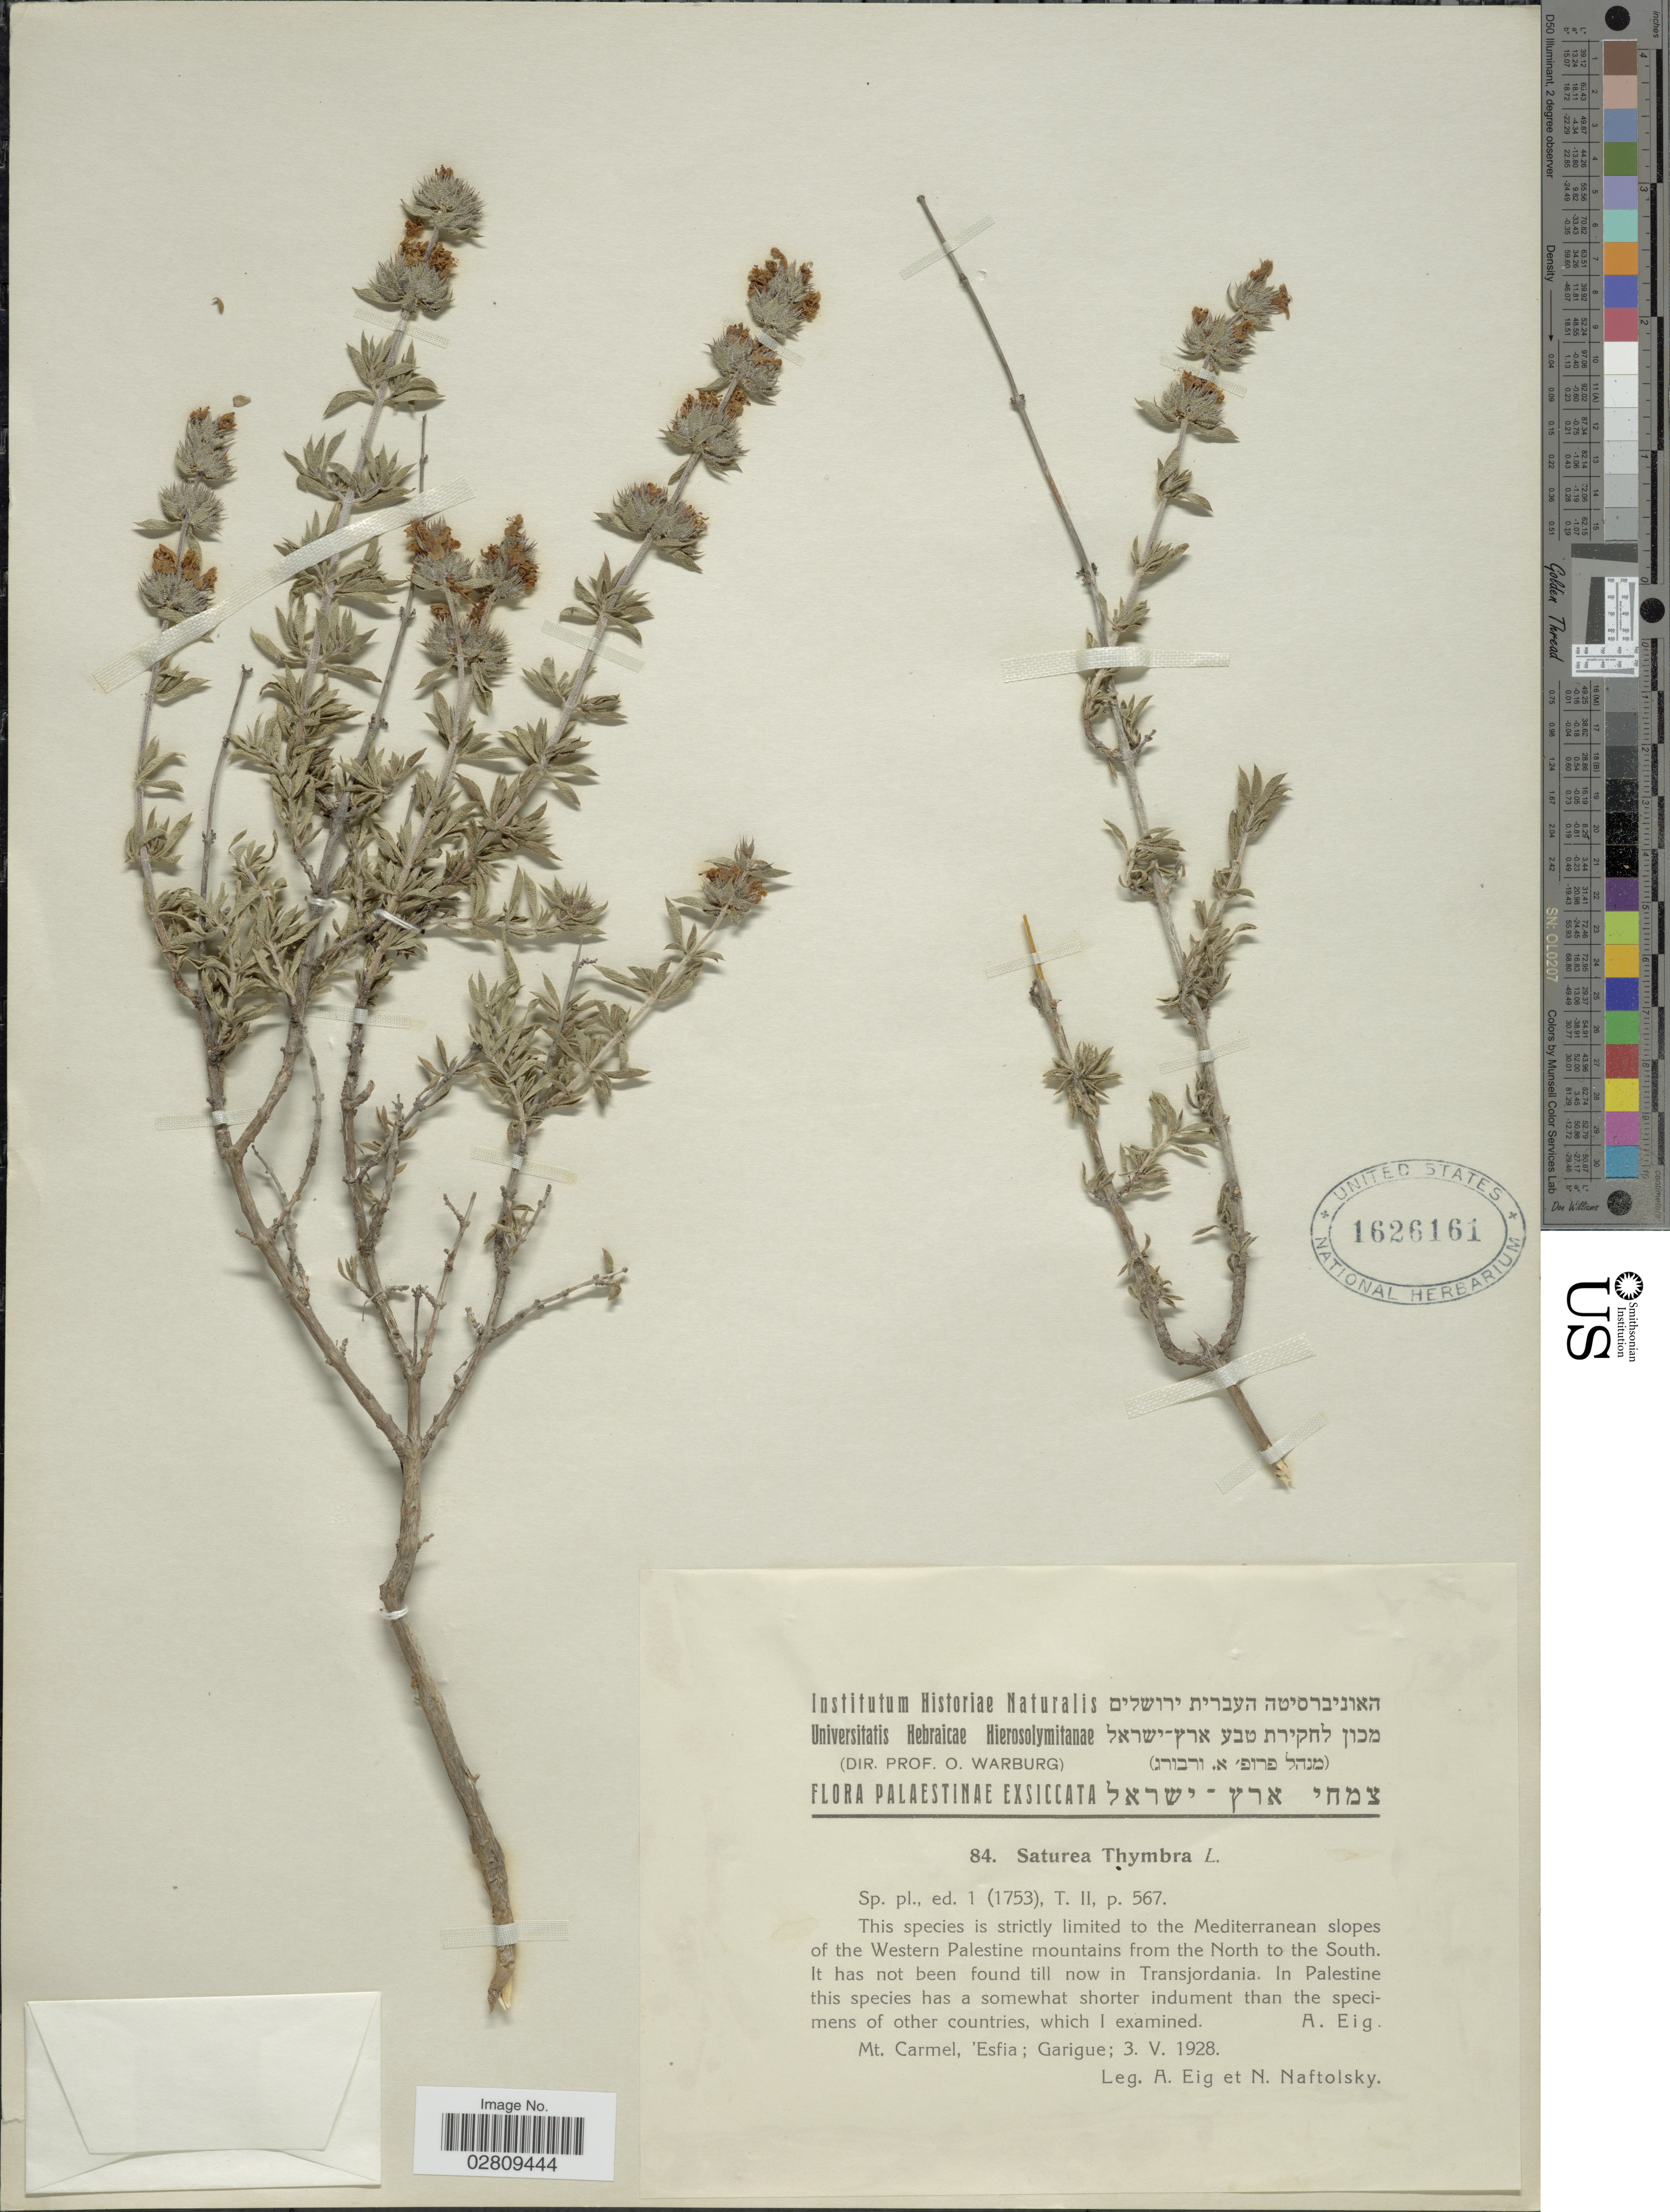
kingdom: Plantae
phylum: Tracheophyta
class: Magnoliopsida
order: Lamiales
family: Lamiaceae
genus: Satureja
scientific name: Satureja thymbra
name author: L.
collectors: A. Eig & N. Naftolsky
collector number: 84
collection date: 1928-05-03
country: Israel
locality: Mt. Carmel, 'Esfia; Garigue. Palaestinae.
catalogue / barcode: US 1626161